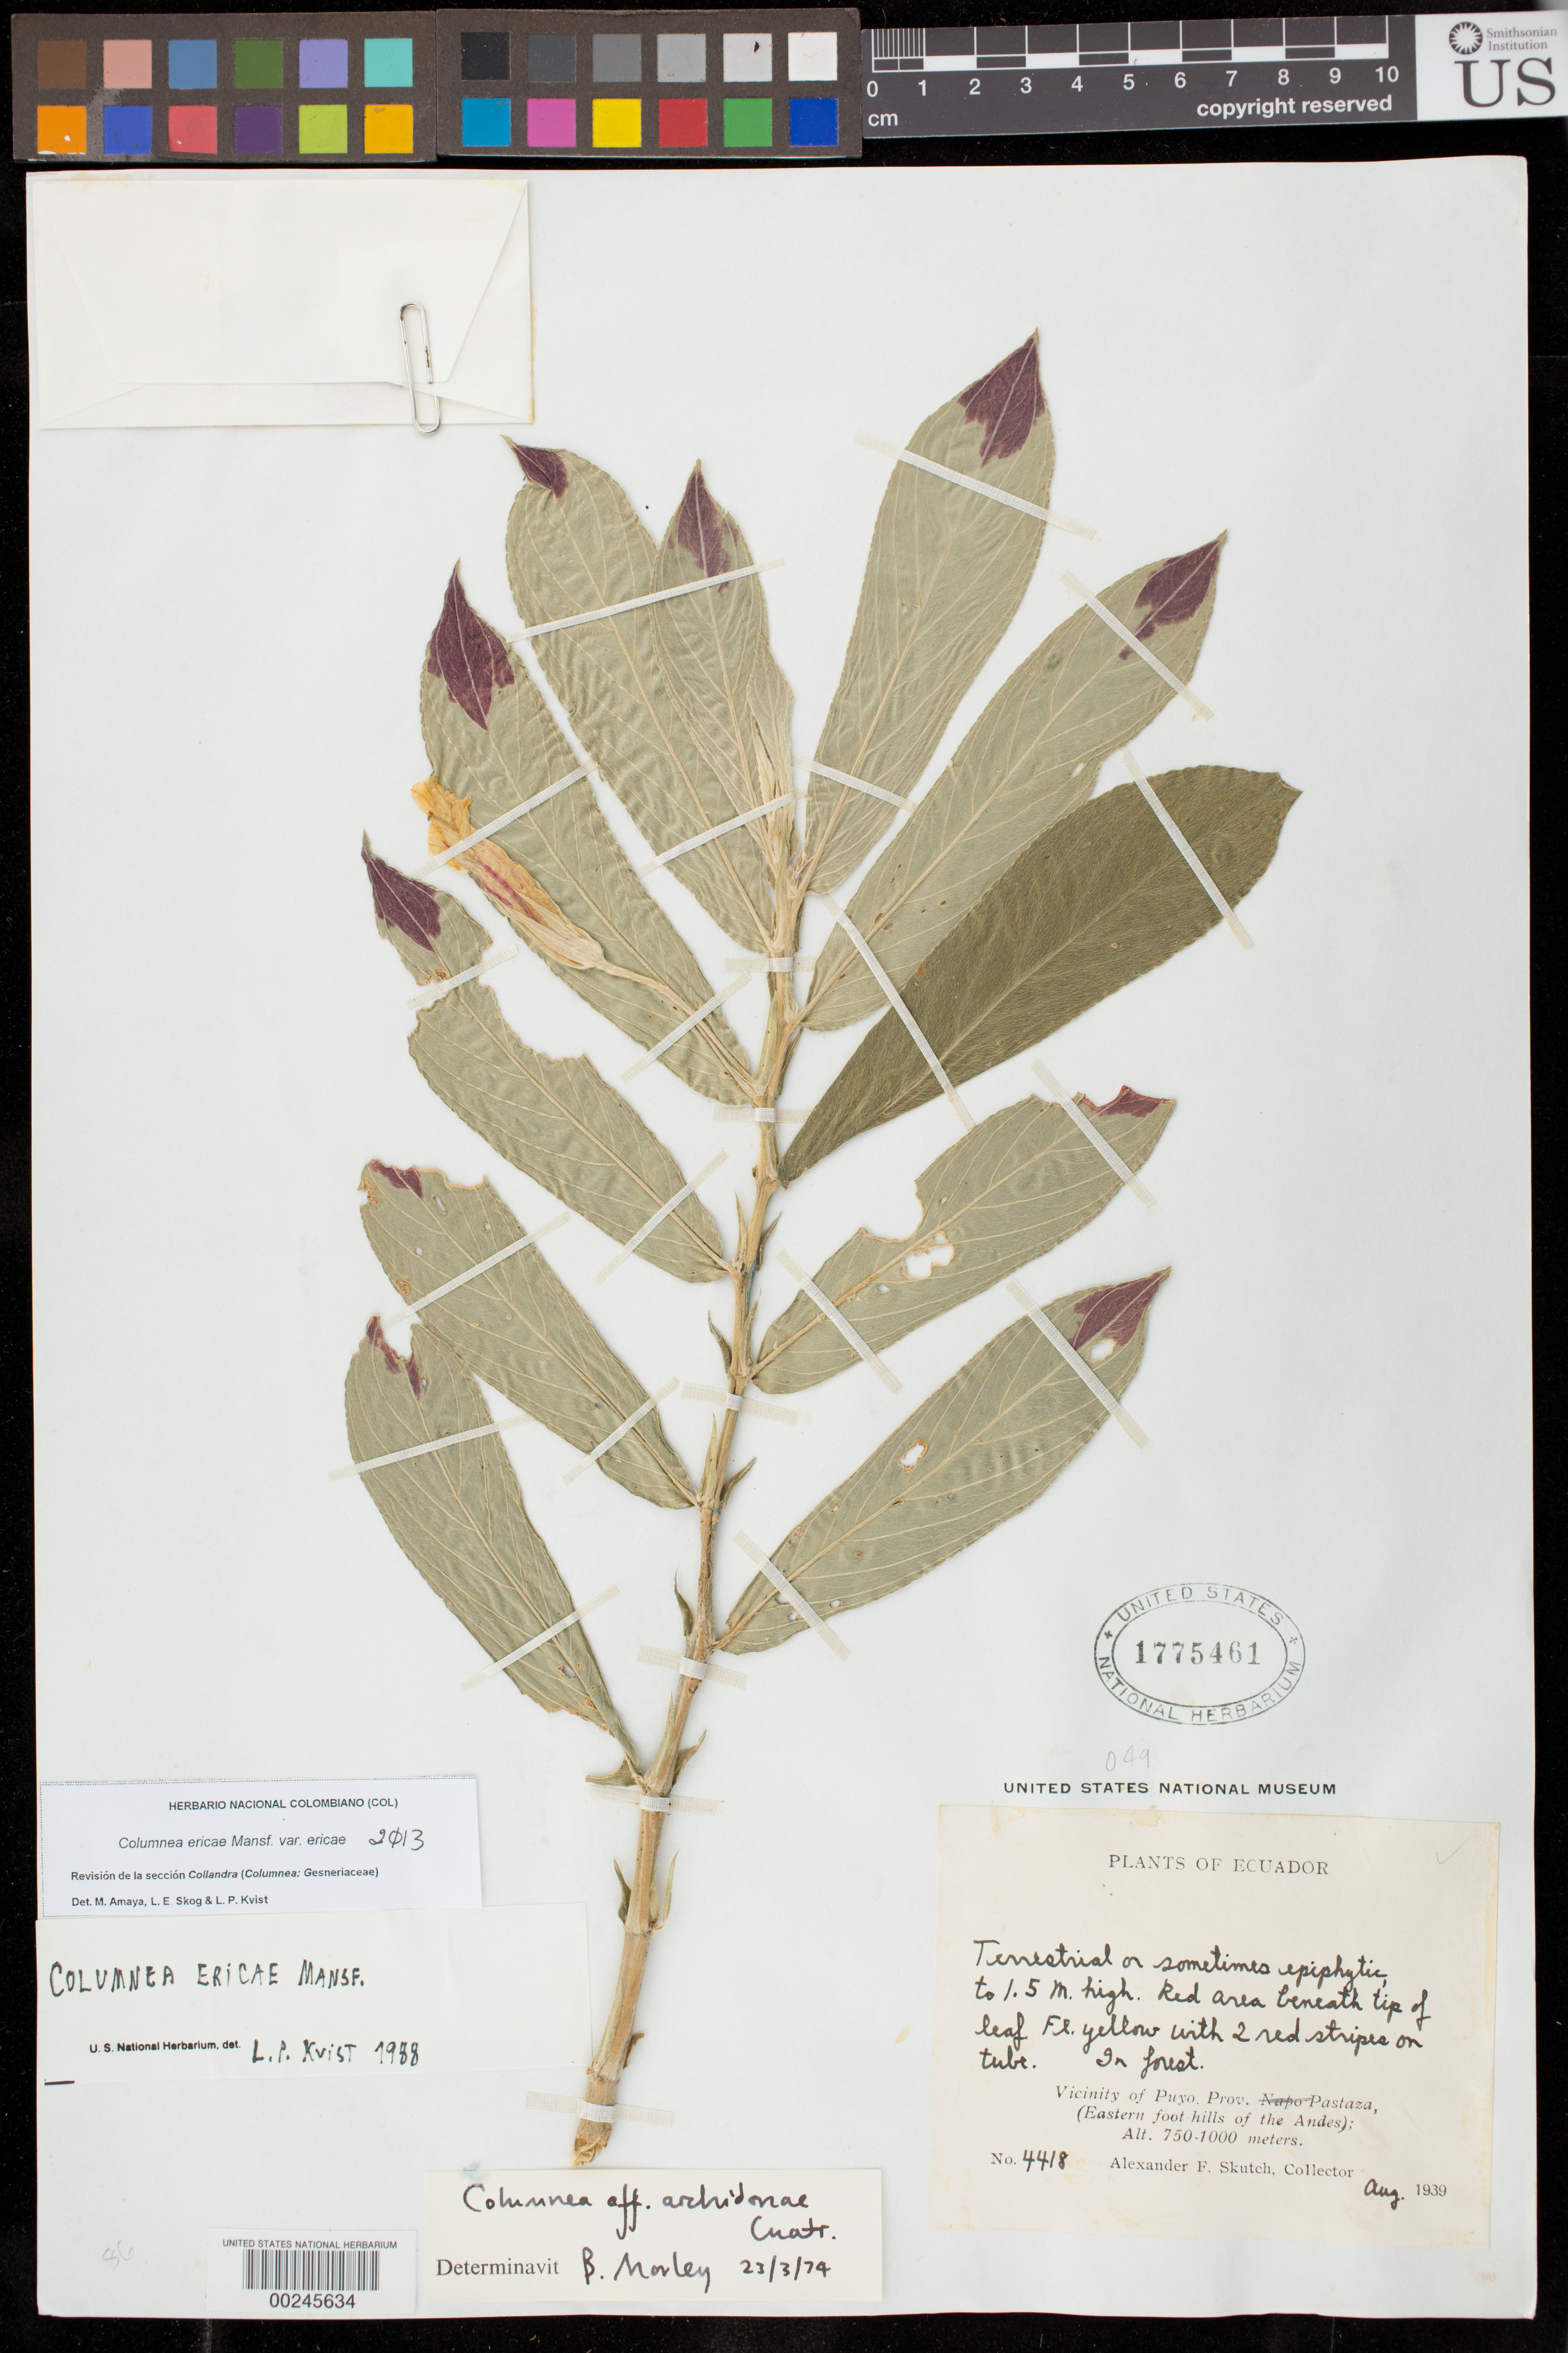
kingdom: Plantae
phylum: Tracheophyta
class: Magnoliopsida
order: Lamiales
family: Gesneriaceae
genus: Columnea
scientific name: Columnea ericae var. ericae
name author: Mansf.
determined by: Amaya-Márquez, M.; Skog, Laurence E.; Kvist, L. P.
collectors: A. F. Skutch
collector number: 4418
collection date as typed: Aug 1939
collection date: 1939-08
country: Ecuador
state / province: Napo / Pastaza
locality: Vicinity of Puyo, Prov. Napo-Pastaza, (eastern foot hills of the Andes)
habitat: In forest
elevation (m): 750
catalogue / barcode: US 1775461